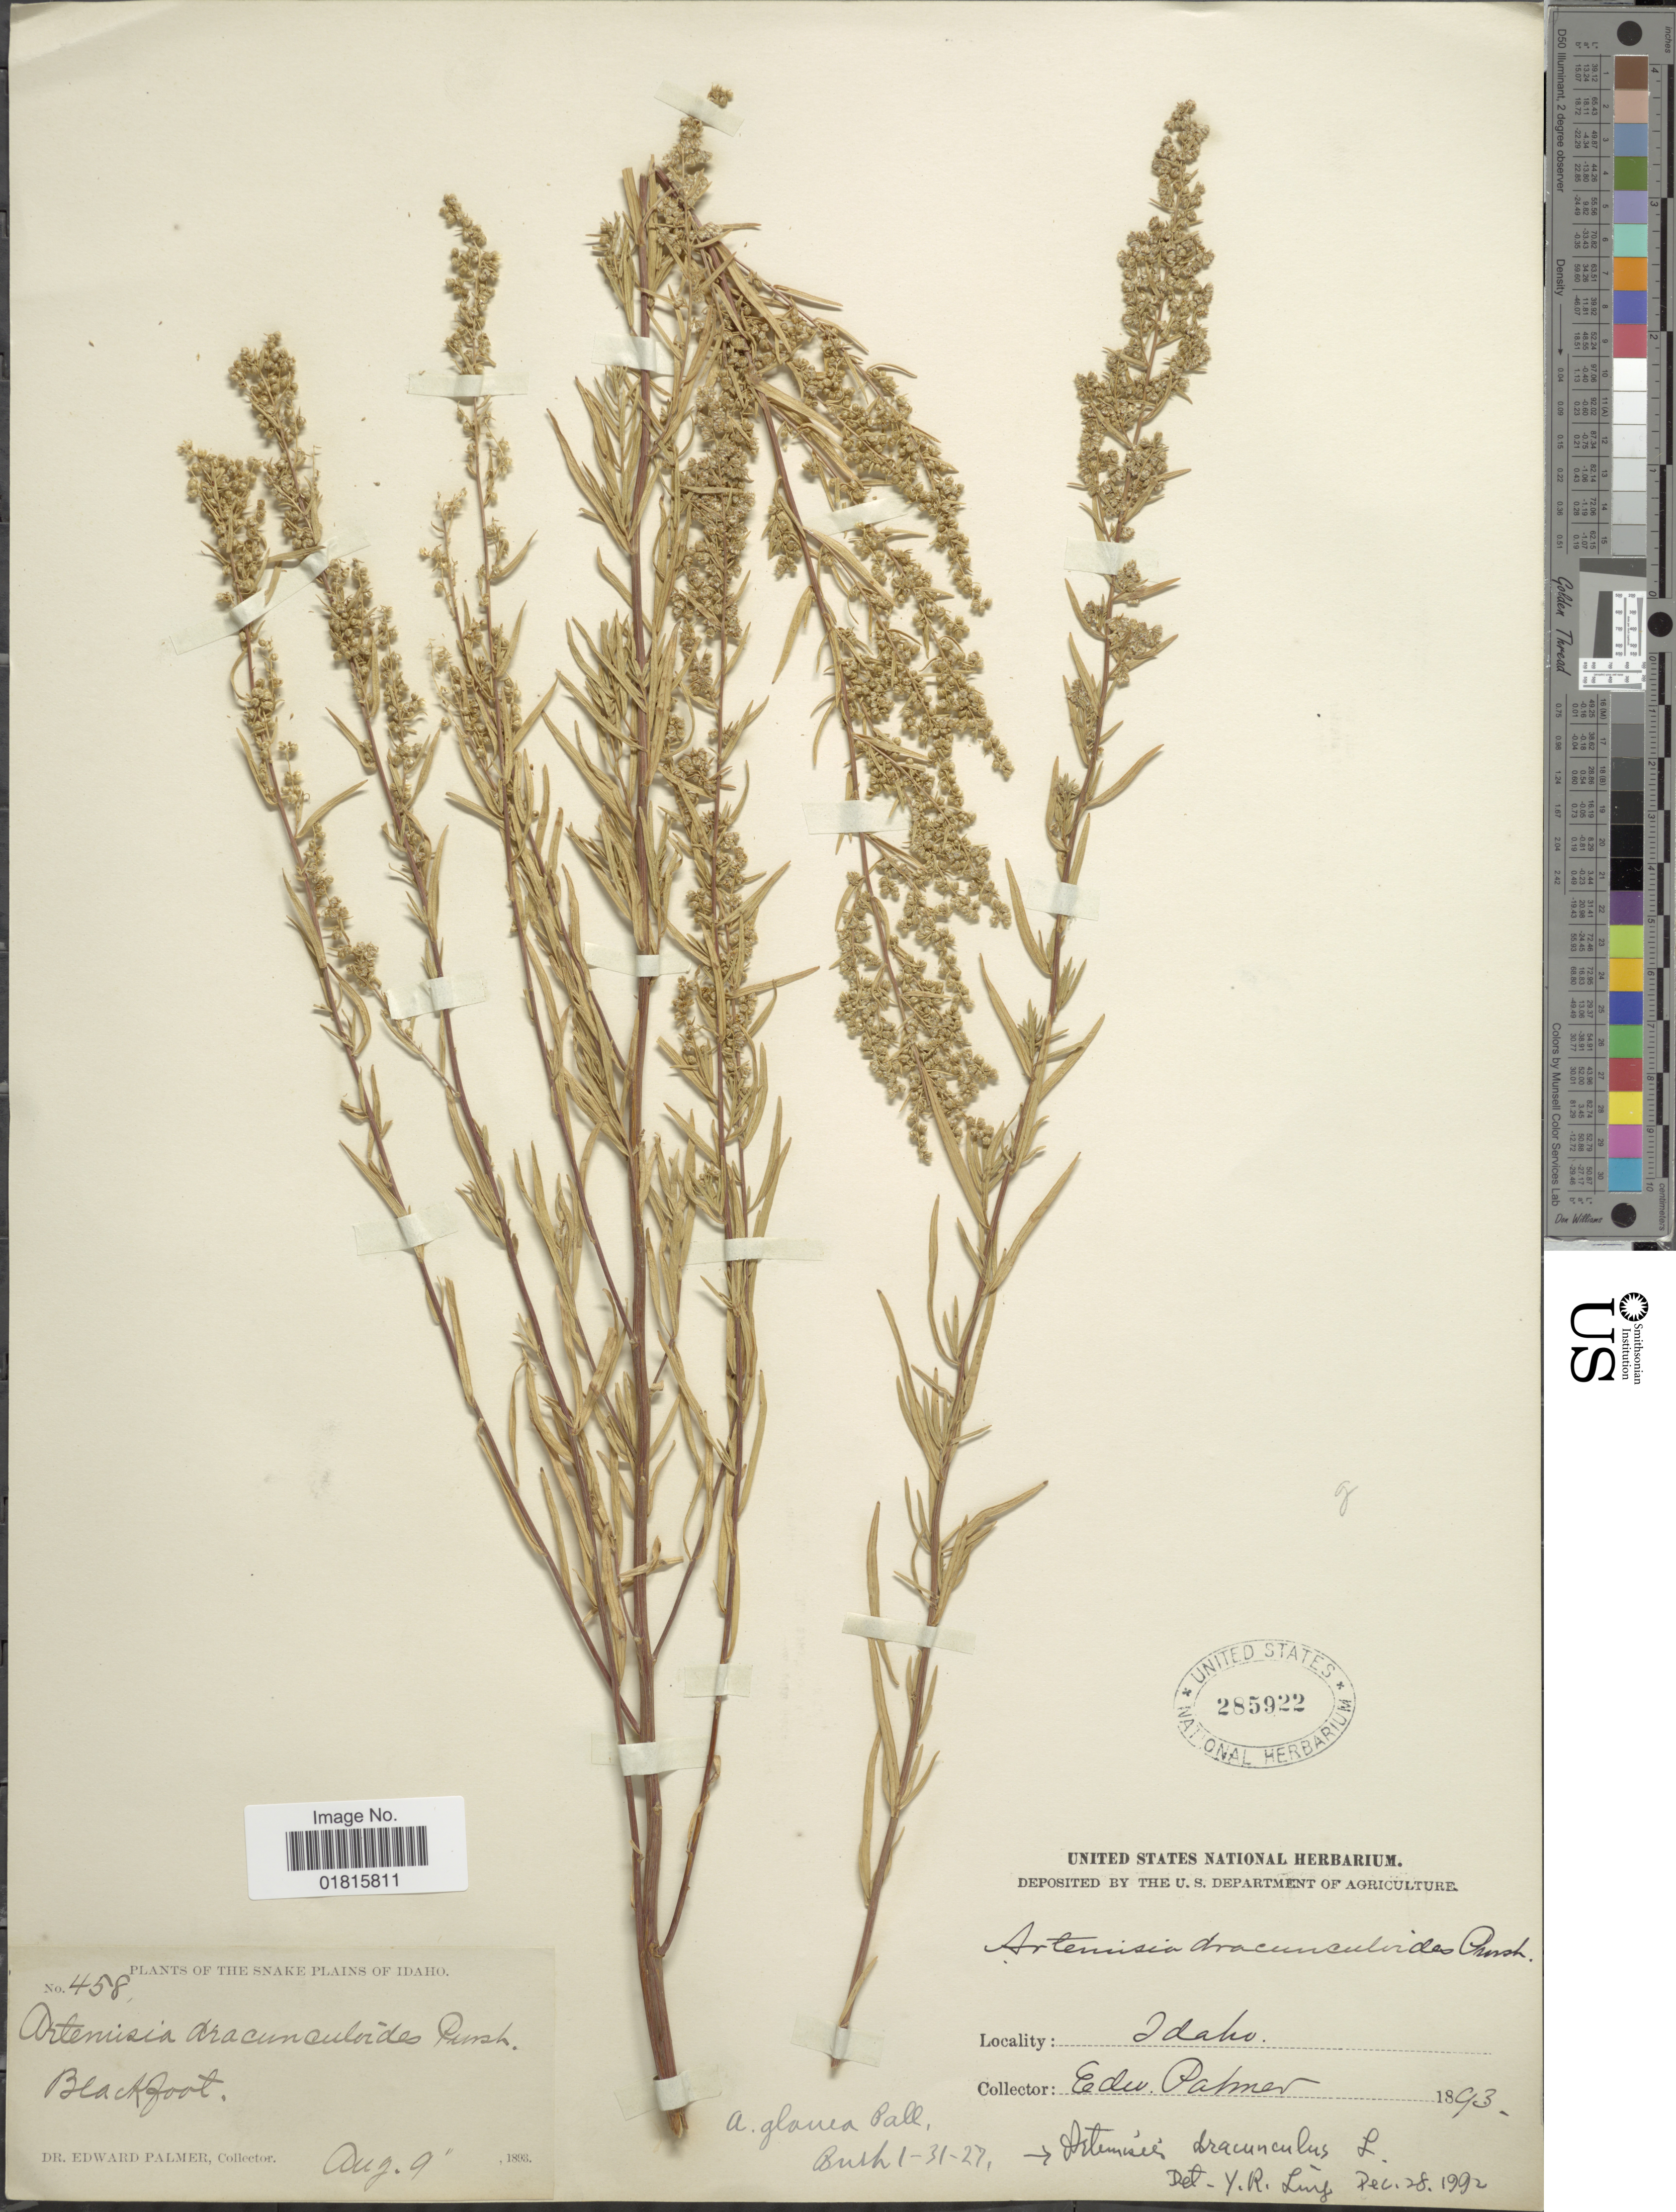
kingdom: Plantae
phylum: Tracheophyta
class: Magnoliopsida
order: Asterales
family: Asteraceae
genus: Artemisia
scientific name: Artemisia glauca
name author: Pall. ex Willd.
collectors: E. Palmer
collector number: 458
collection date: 1893-08-09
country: United States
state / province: Idaho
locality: Snake Plains of Idaho, Blackfoot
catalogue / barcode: US 285922